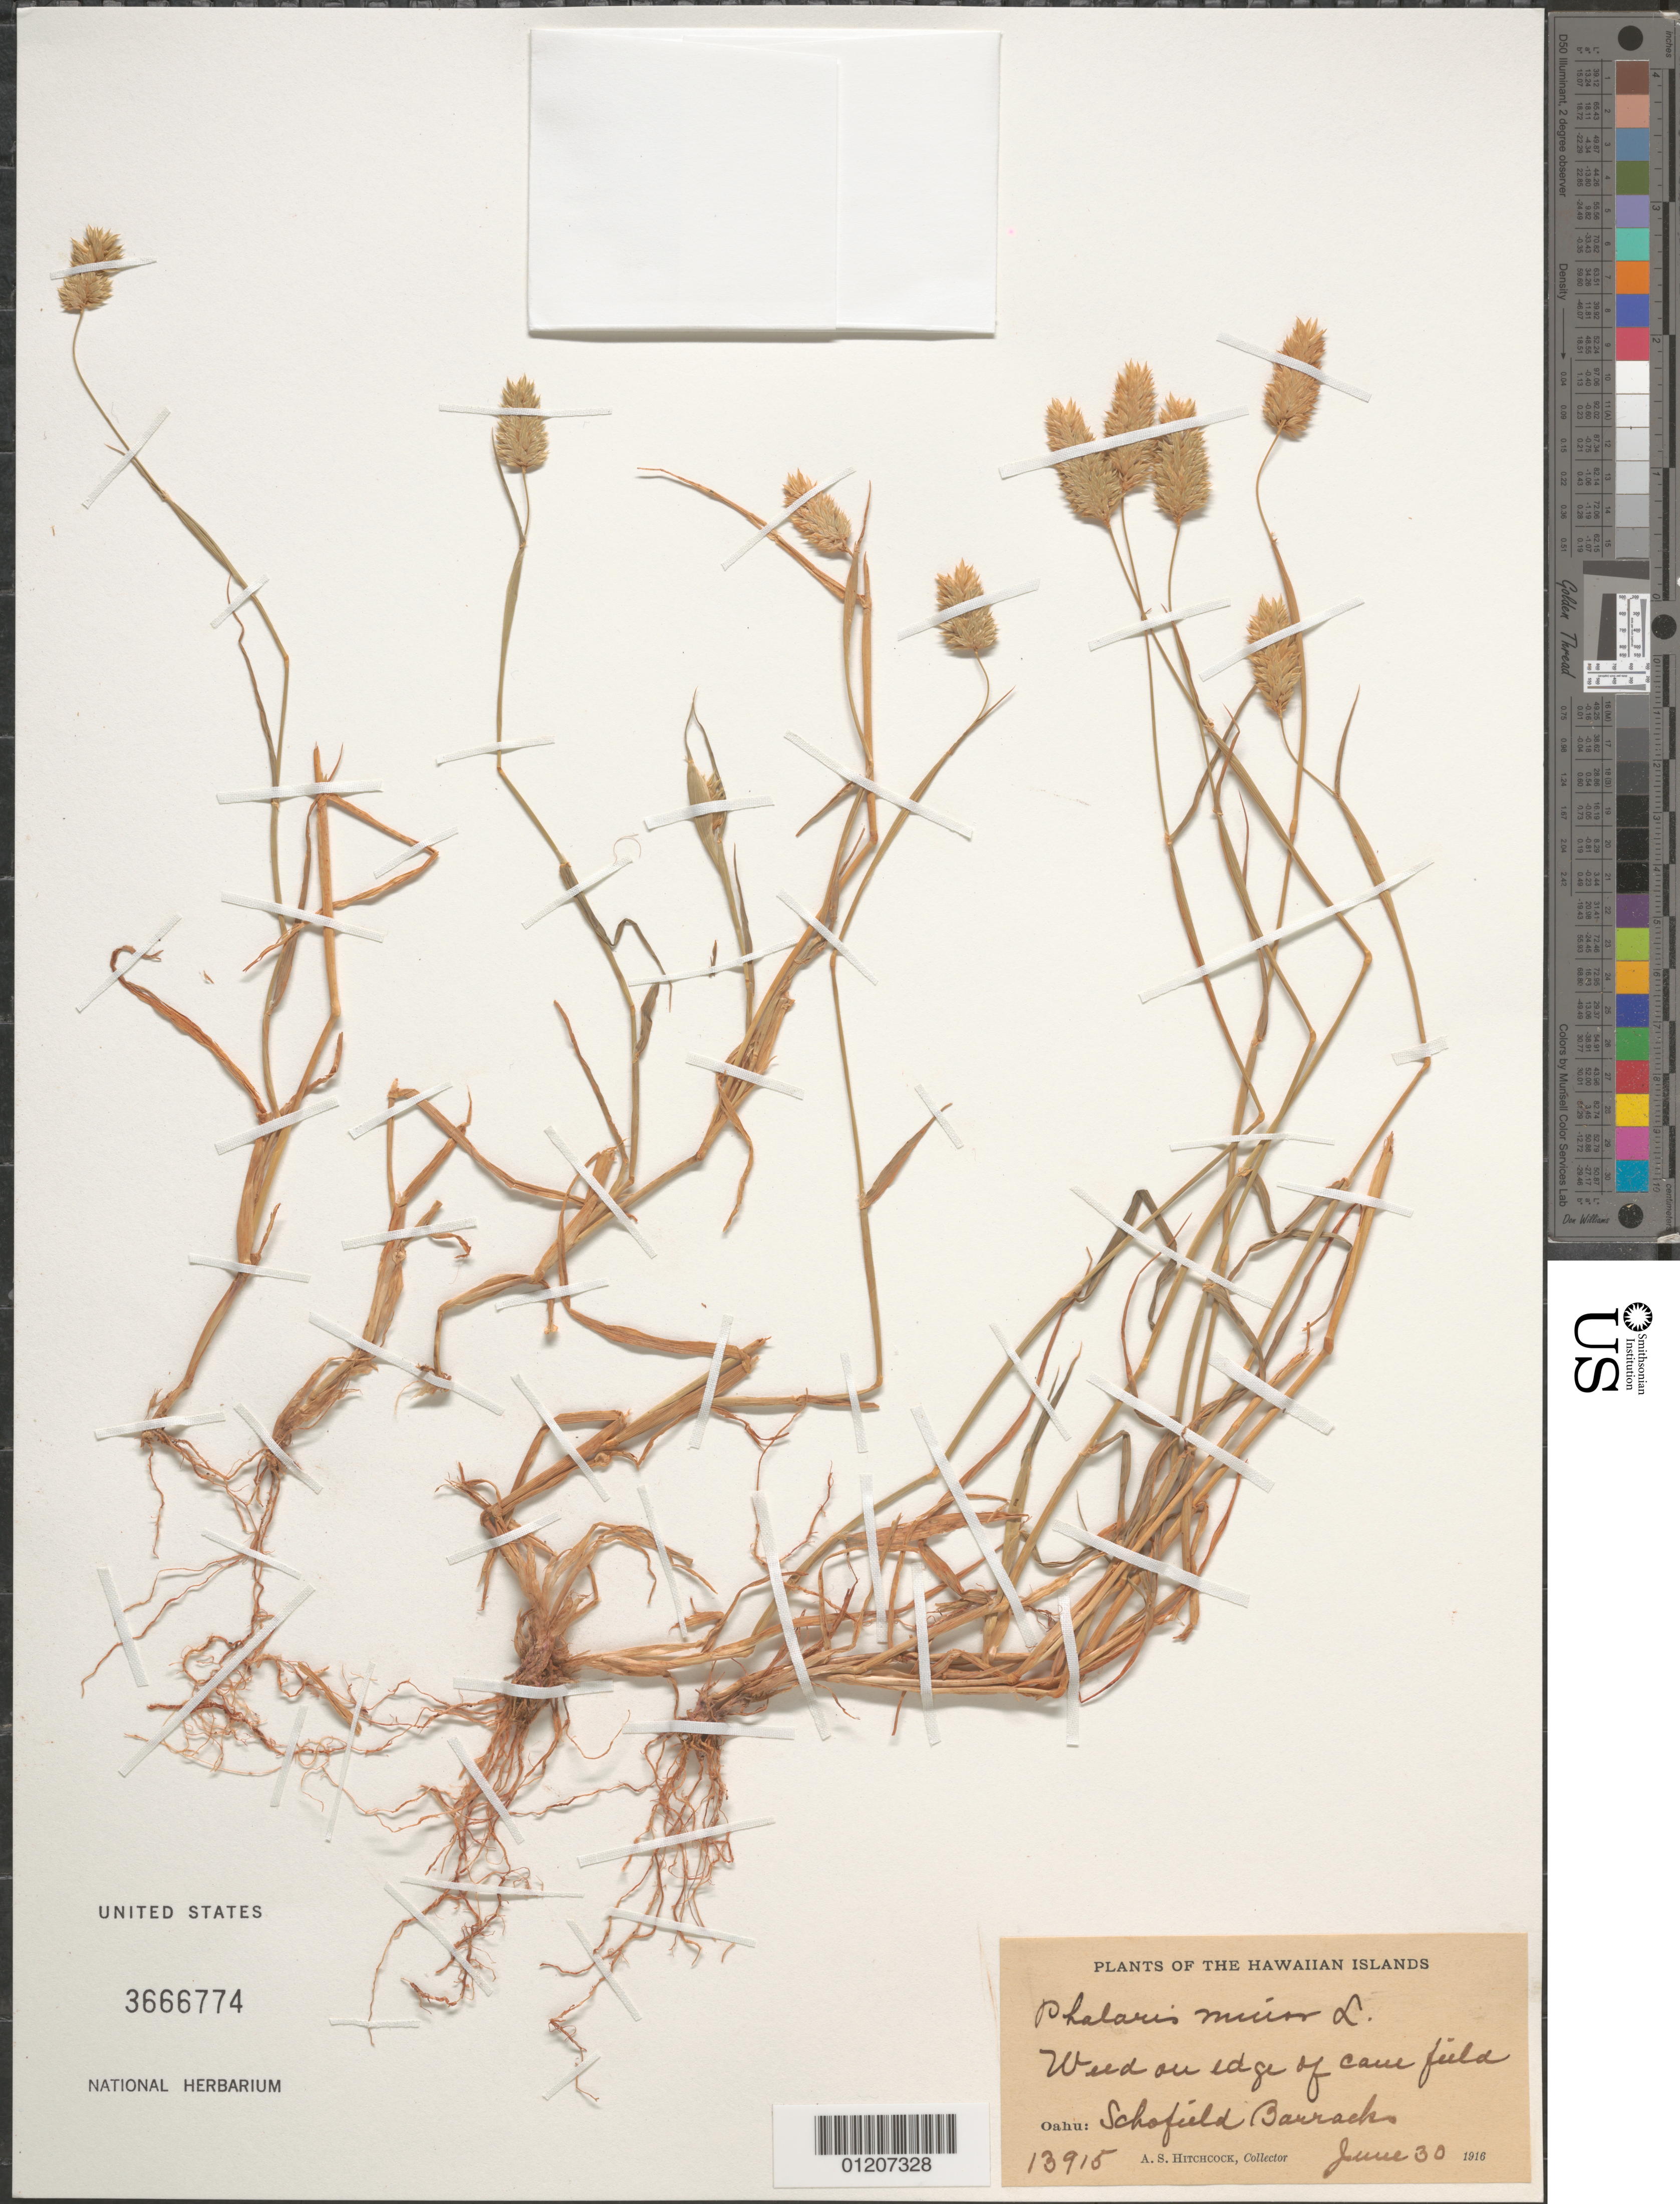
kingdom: Plantae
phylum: Tracheophyta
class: Liliopsida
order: Poales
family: Poaceae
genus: Phalaris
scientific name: Phalaris minor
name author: Retz.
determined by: Wagner, W. L., (BOT), Smithsonian Institution - National Museum of Natural History (UNITED STATES)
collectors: A. S. Hitchcock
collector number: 13915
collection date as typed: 30 Jun 1916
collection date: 1916-06-30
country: United States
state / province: Hawaii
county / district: Honolulu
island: Oahu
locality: Schofield Barracks, on edge of cane field.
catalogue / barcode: US 3666774